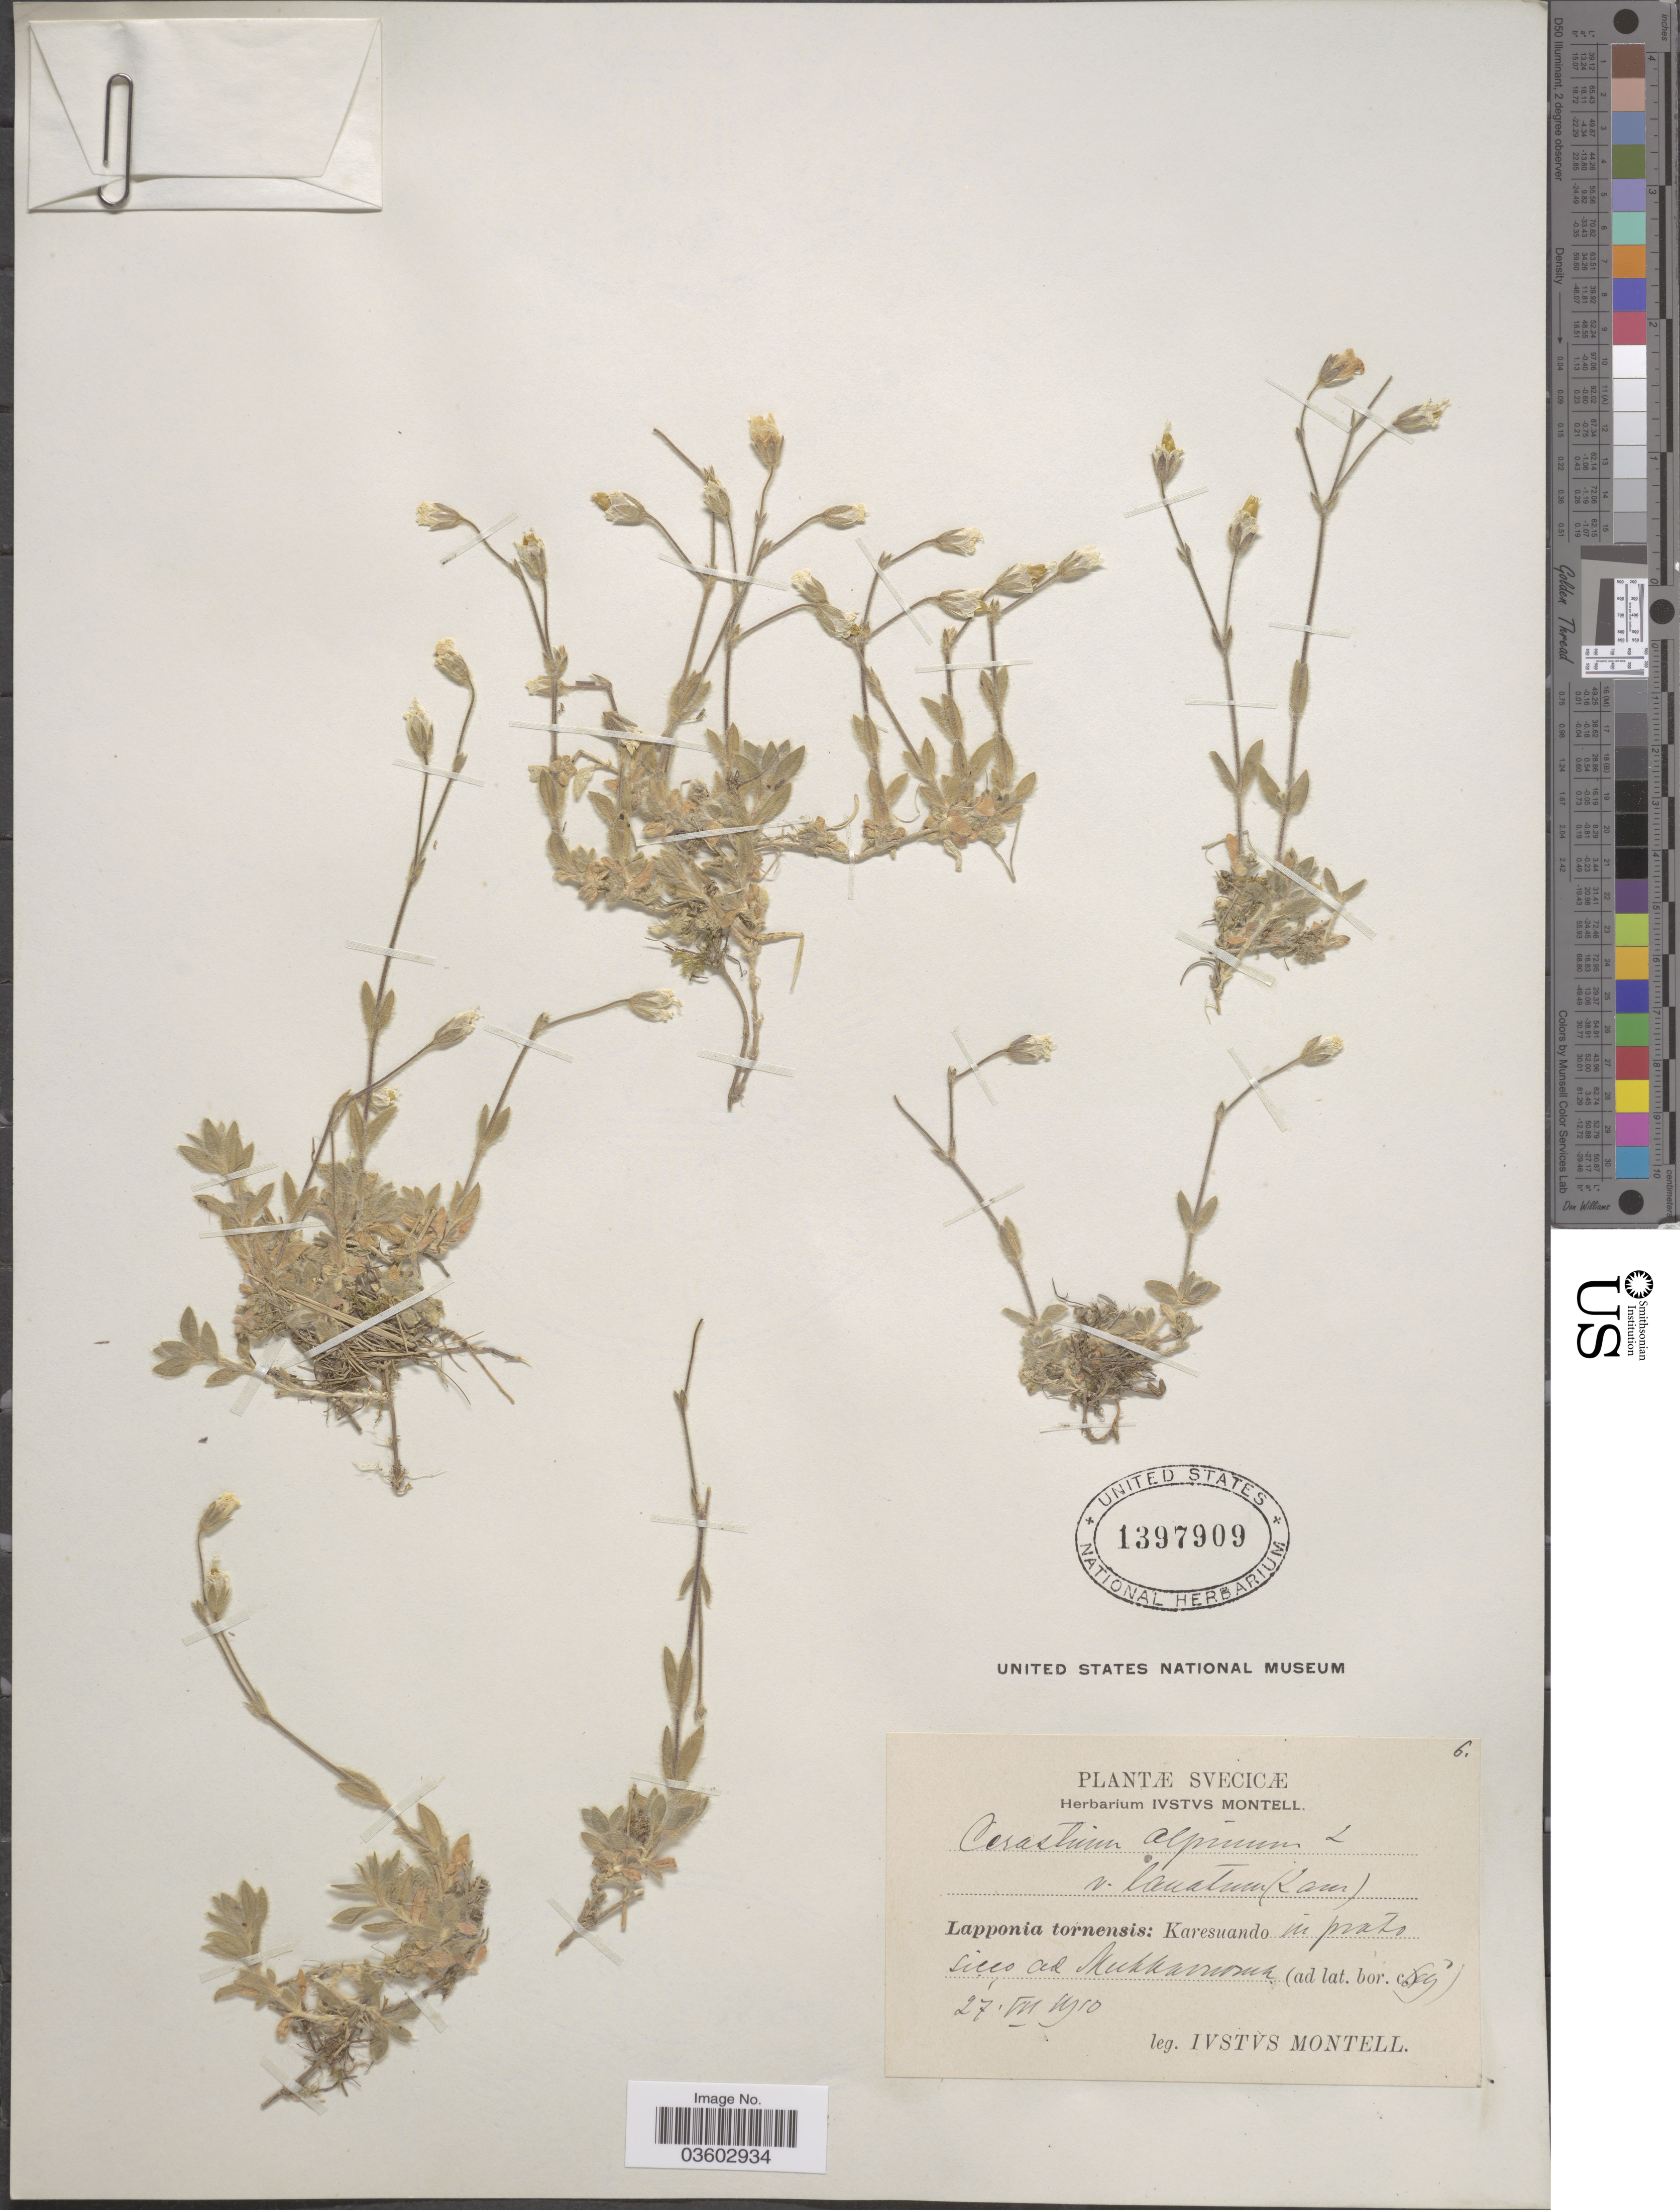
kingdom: Plantae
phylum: Tracheophyta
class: Magnoliopsida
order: Caryophyllales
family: Caryophyllaceae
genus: Cerastium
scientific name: Cerastium alpinum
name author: L.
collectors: I. Montell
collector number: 6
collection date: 1910-08-27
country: Sweden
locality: Svecicæ. Lappnia tornensis: Karesuando in prato sicco ad Mukkanoush [interpreted].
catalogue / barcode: US 1397909